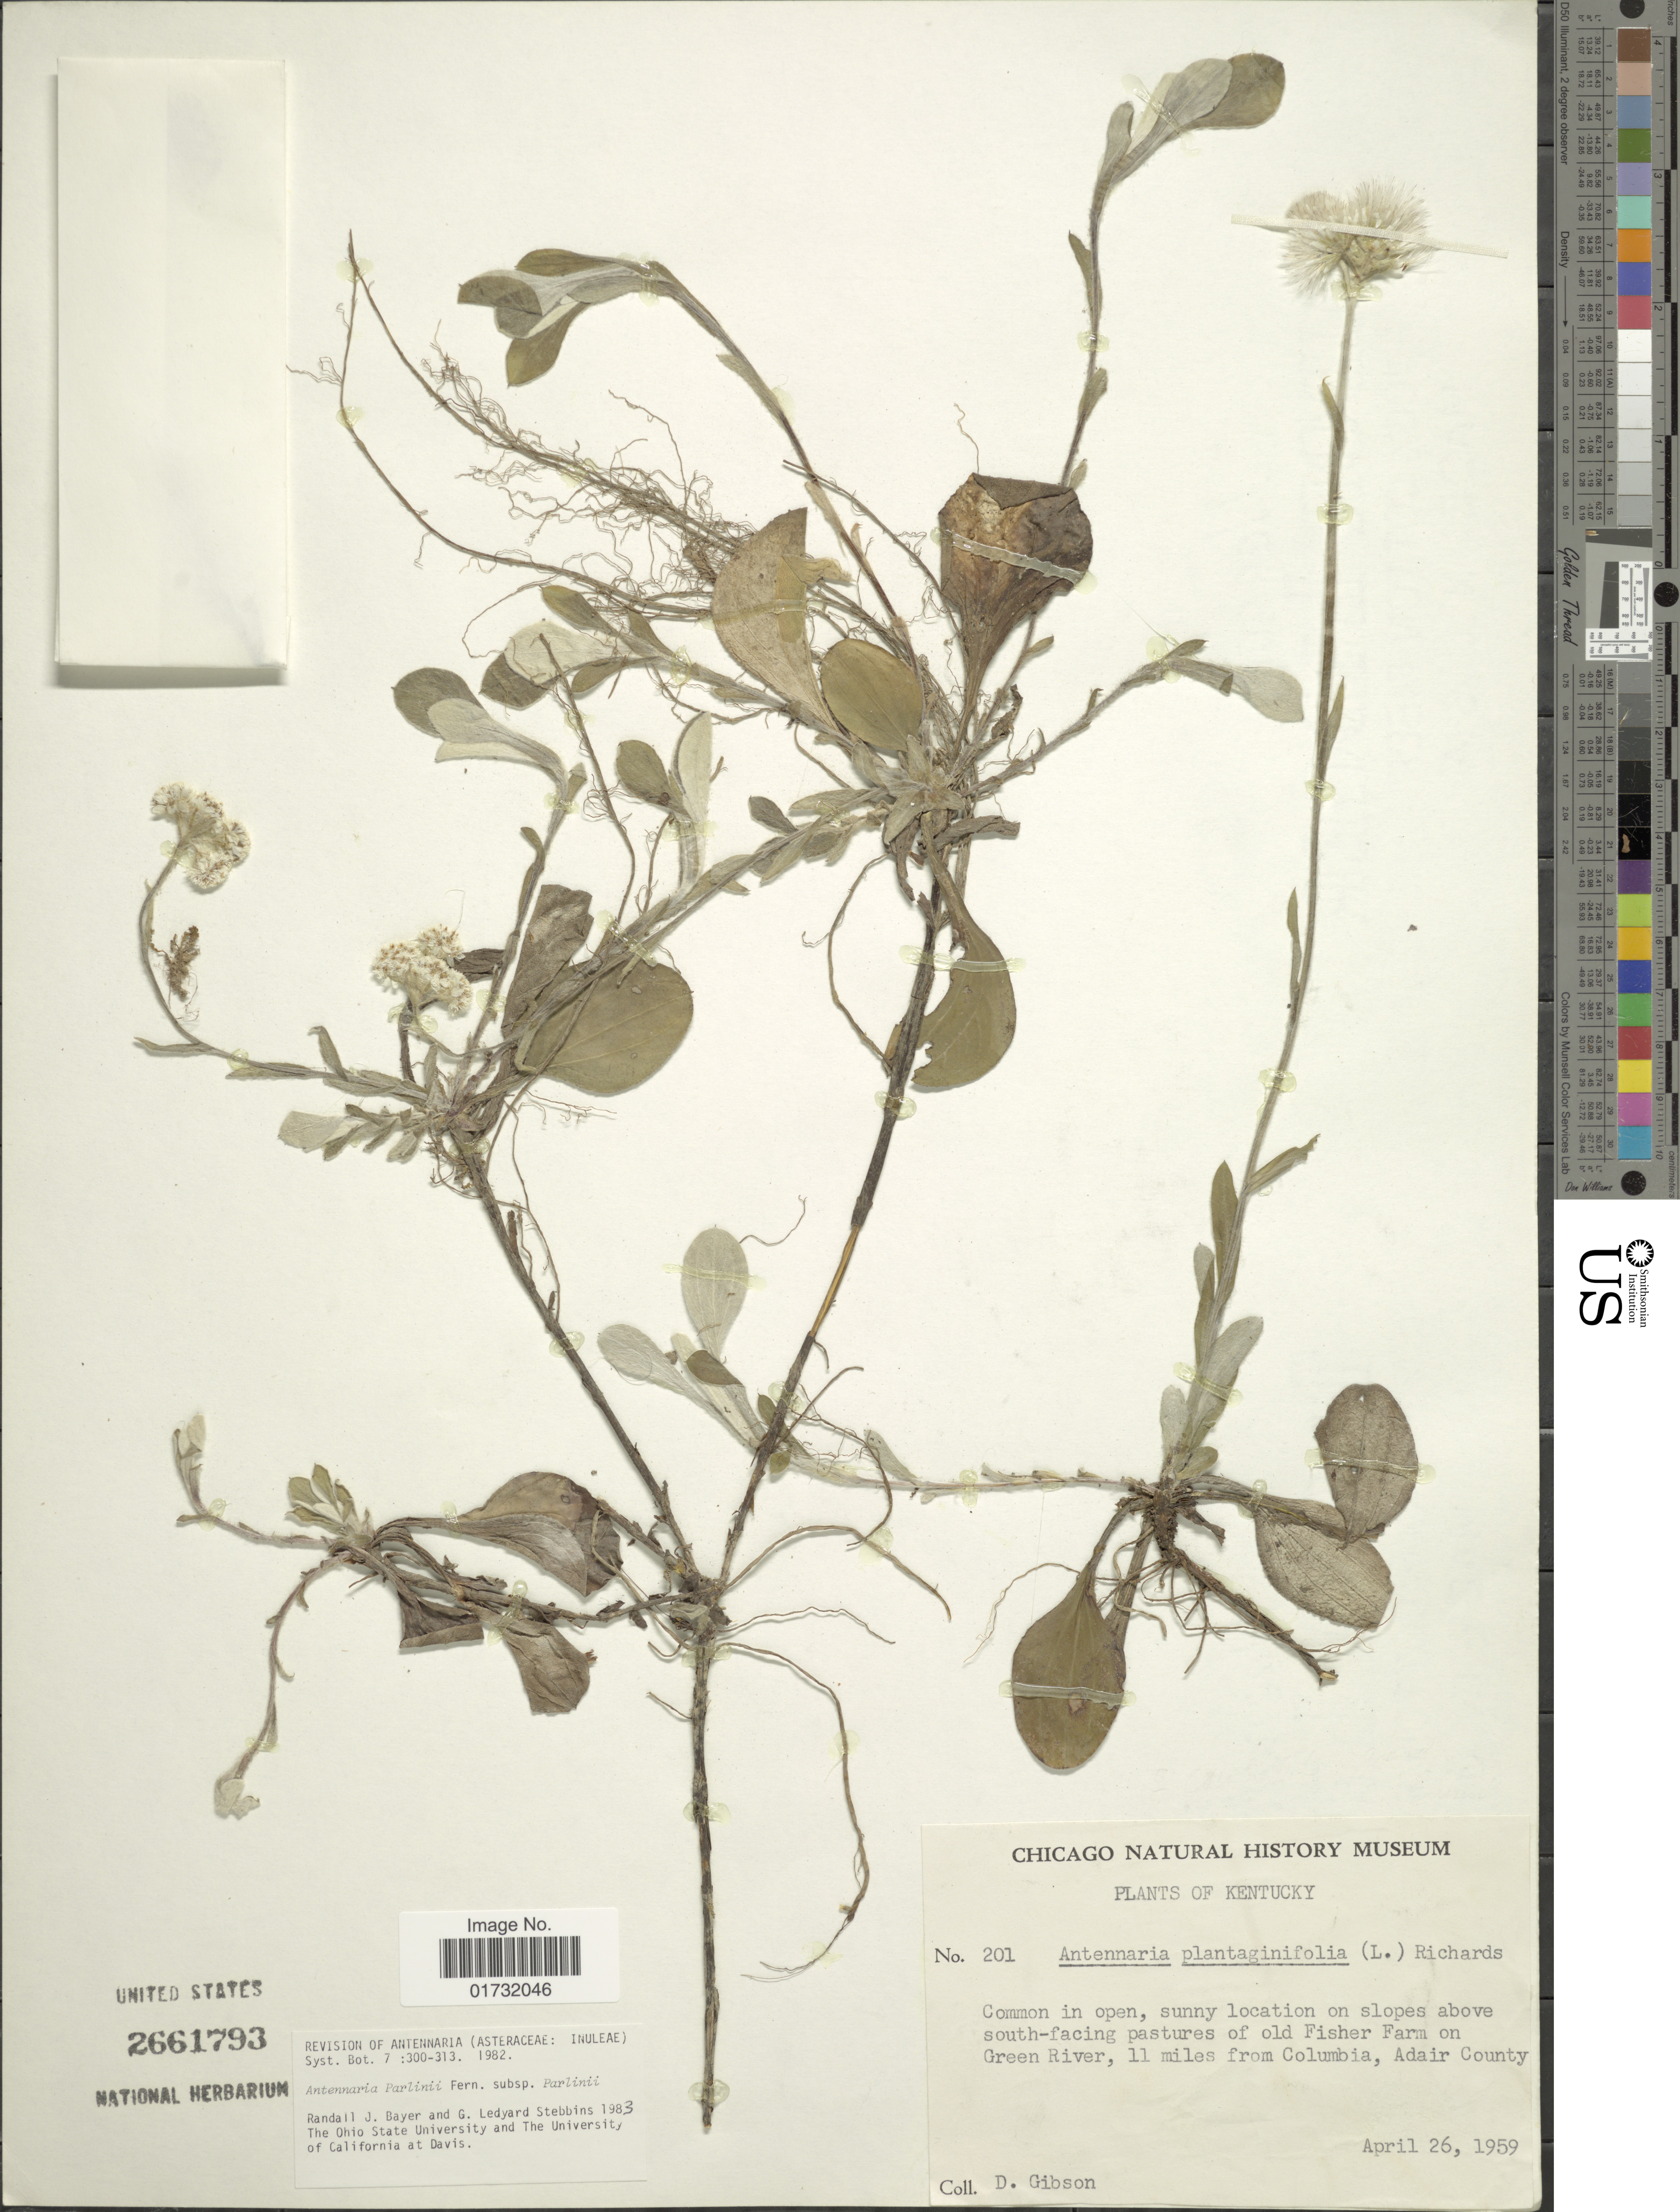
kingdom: Plantae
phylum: Tracheophyta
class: Magnoliopsida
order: Asterales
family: Asteraceae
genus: Antennaria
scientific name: Antennaria parlinii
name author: Fernald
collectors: D. Gibson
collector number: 201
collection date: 1959-04-26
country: United States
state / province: Kentucky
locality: Sunny location on slopes above south-facing pastures of old Fisher Farm on Green River, 11 miles from Columbia, Adair County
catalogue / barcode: US 2661793